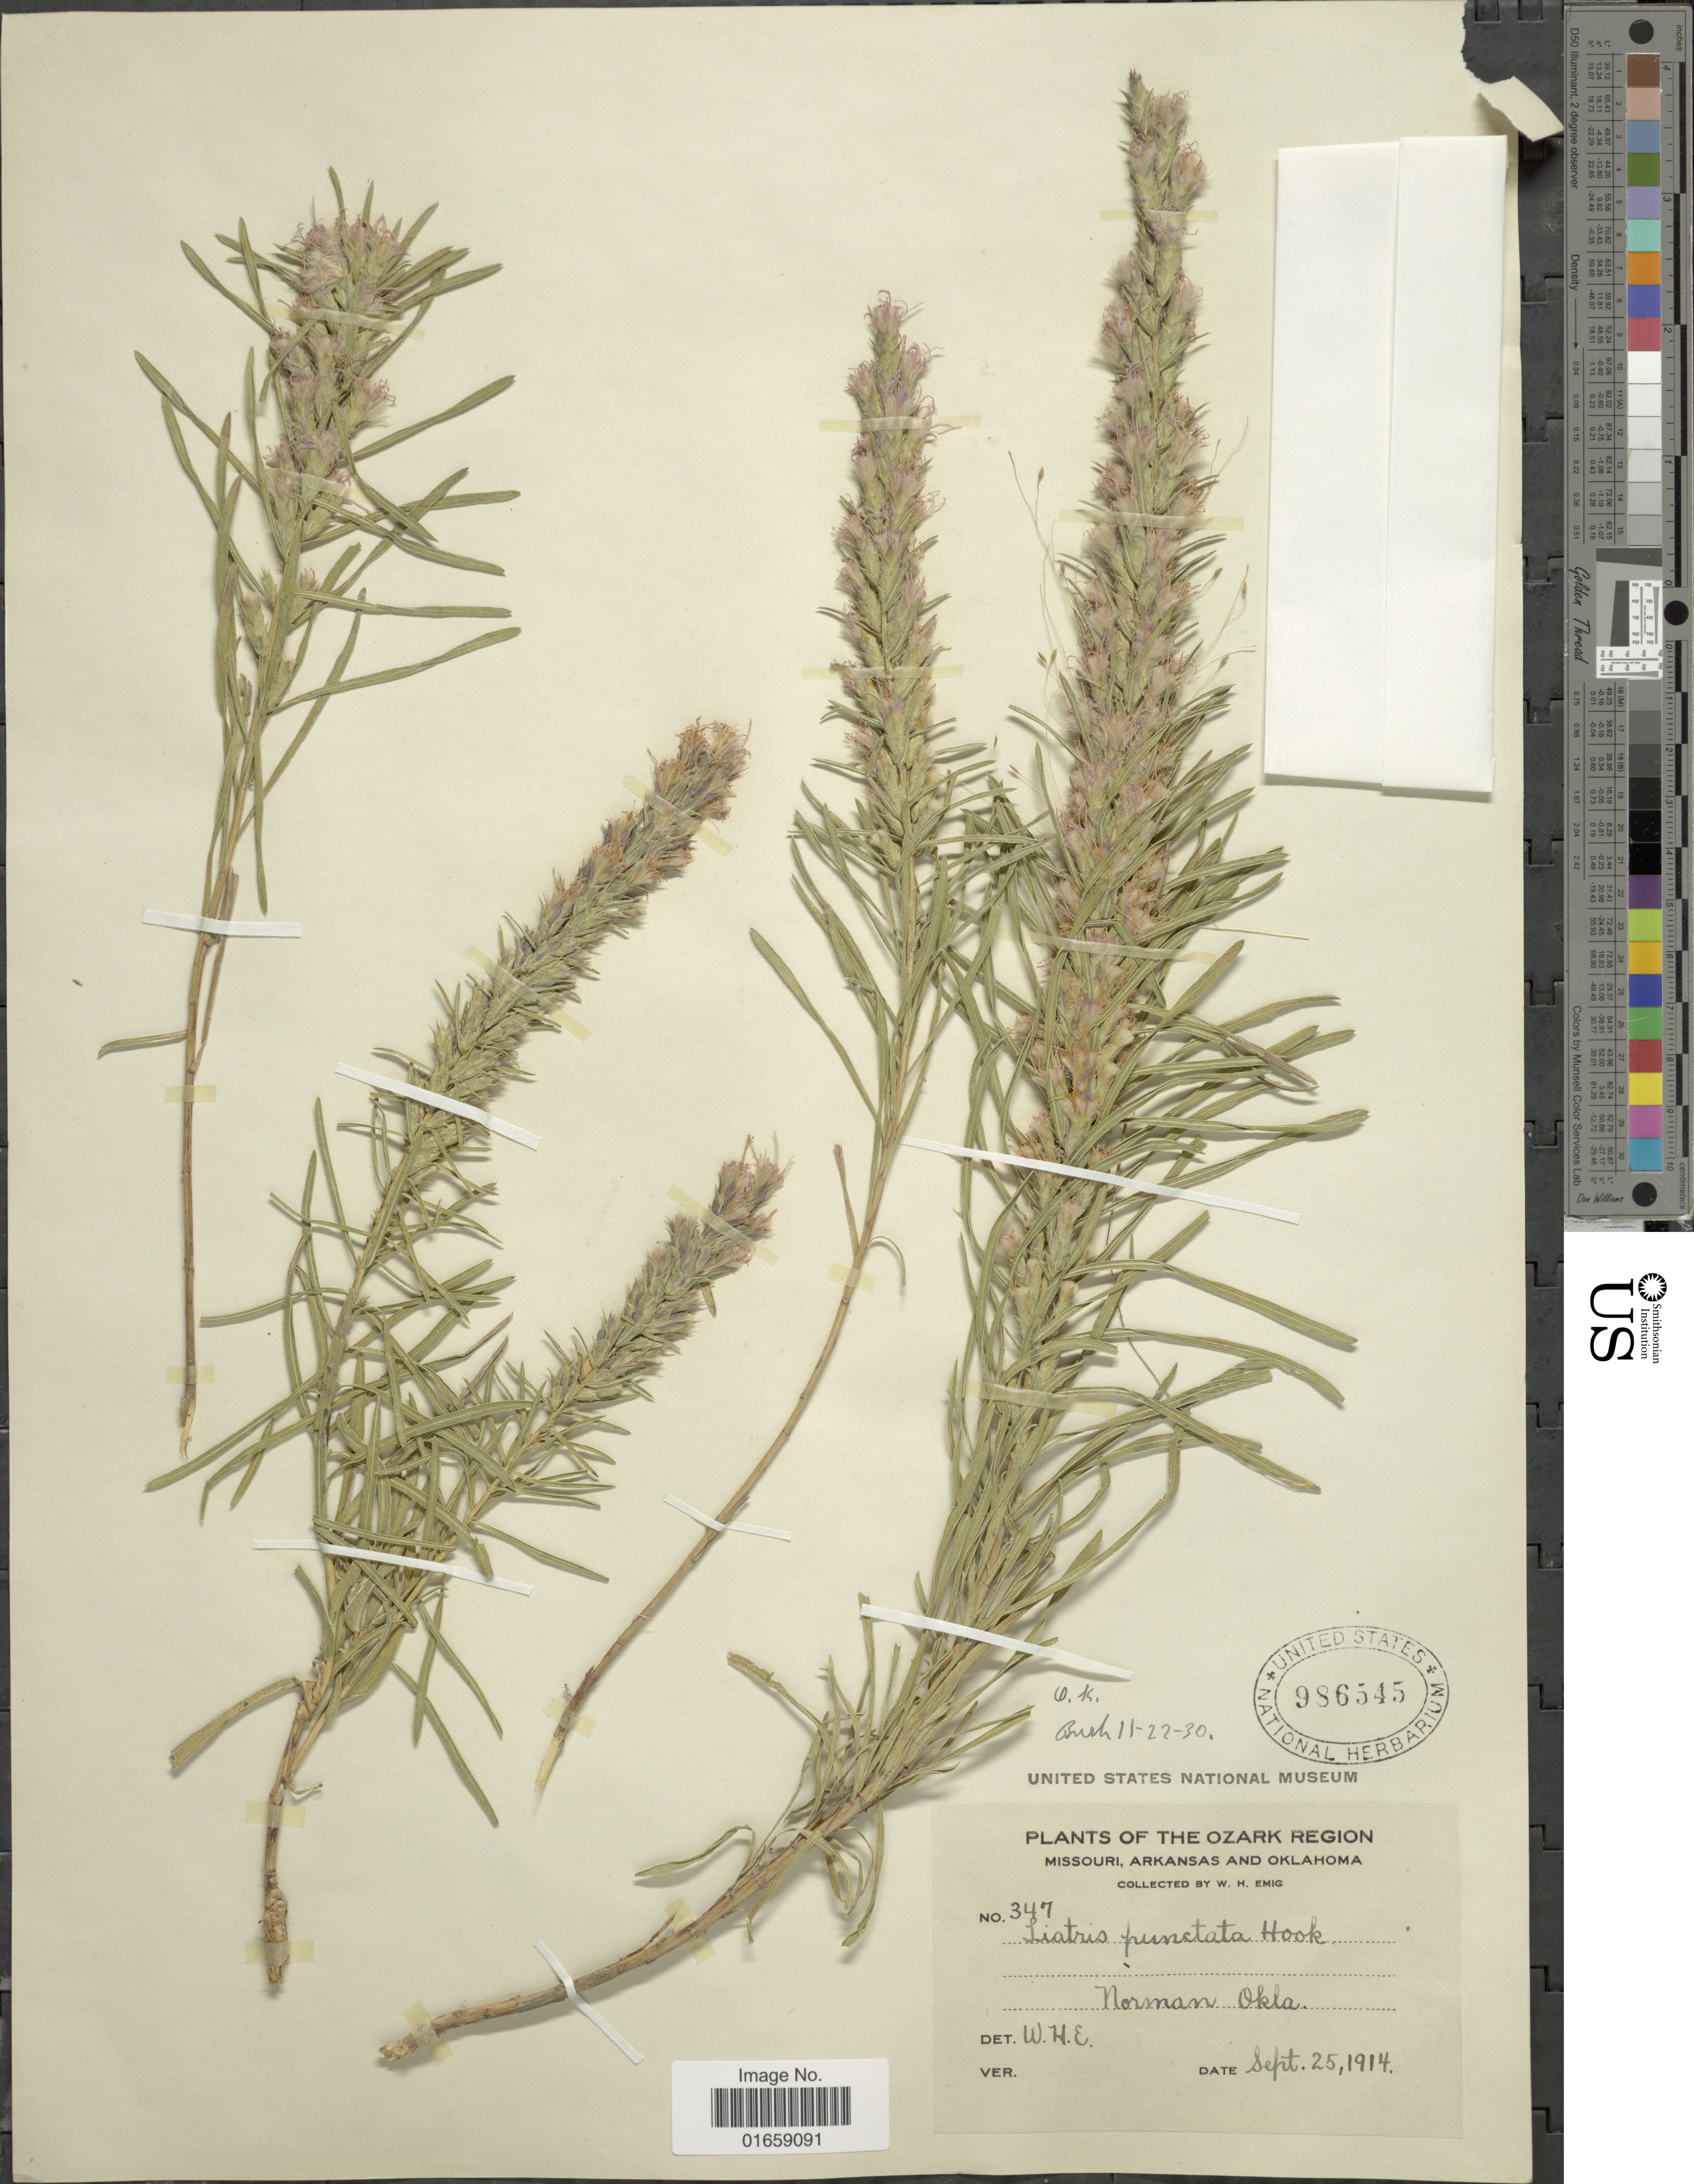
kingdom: Plantae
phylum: Tracheophyta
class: Magnoliopsida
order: Asterales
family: Asteraceae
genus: Liatris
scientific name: Liatris punctata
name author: Hook.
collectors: W. H. Emig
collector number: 347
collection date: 1914-09-25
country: United States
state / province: Oklahoma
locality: The Ozark Region, Norman Okla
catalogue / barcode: US 986545